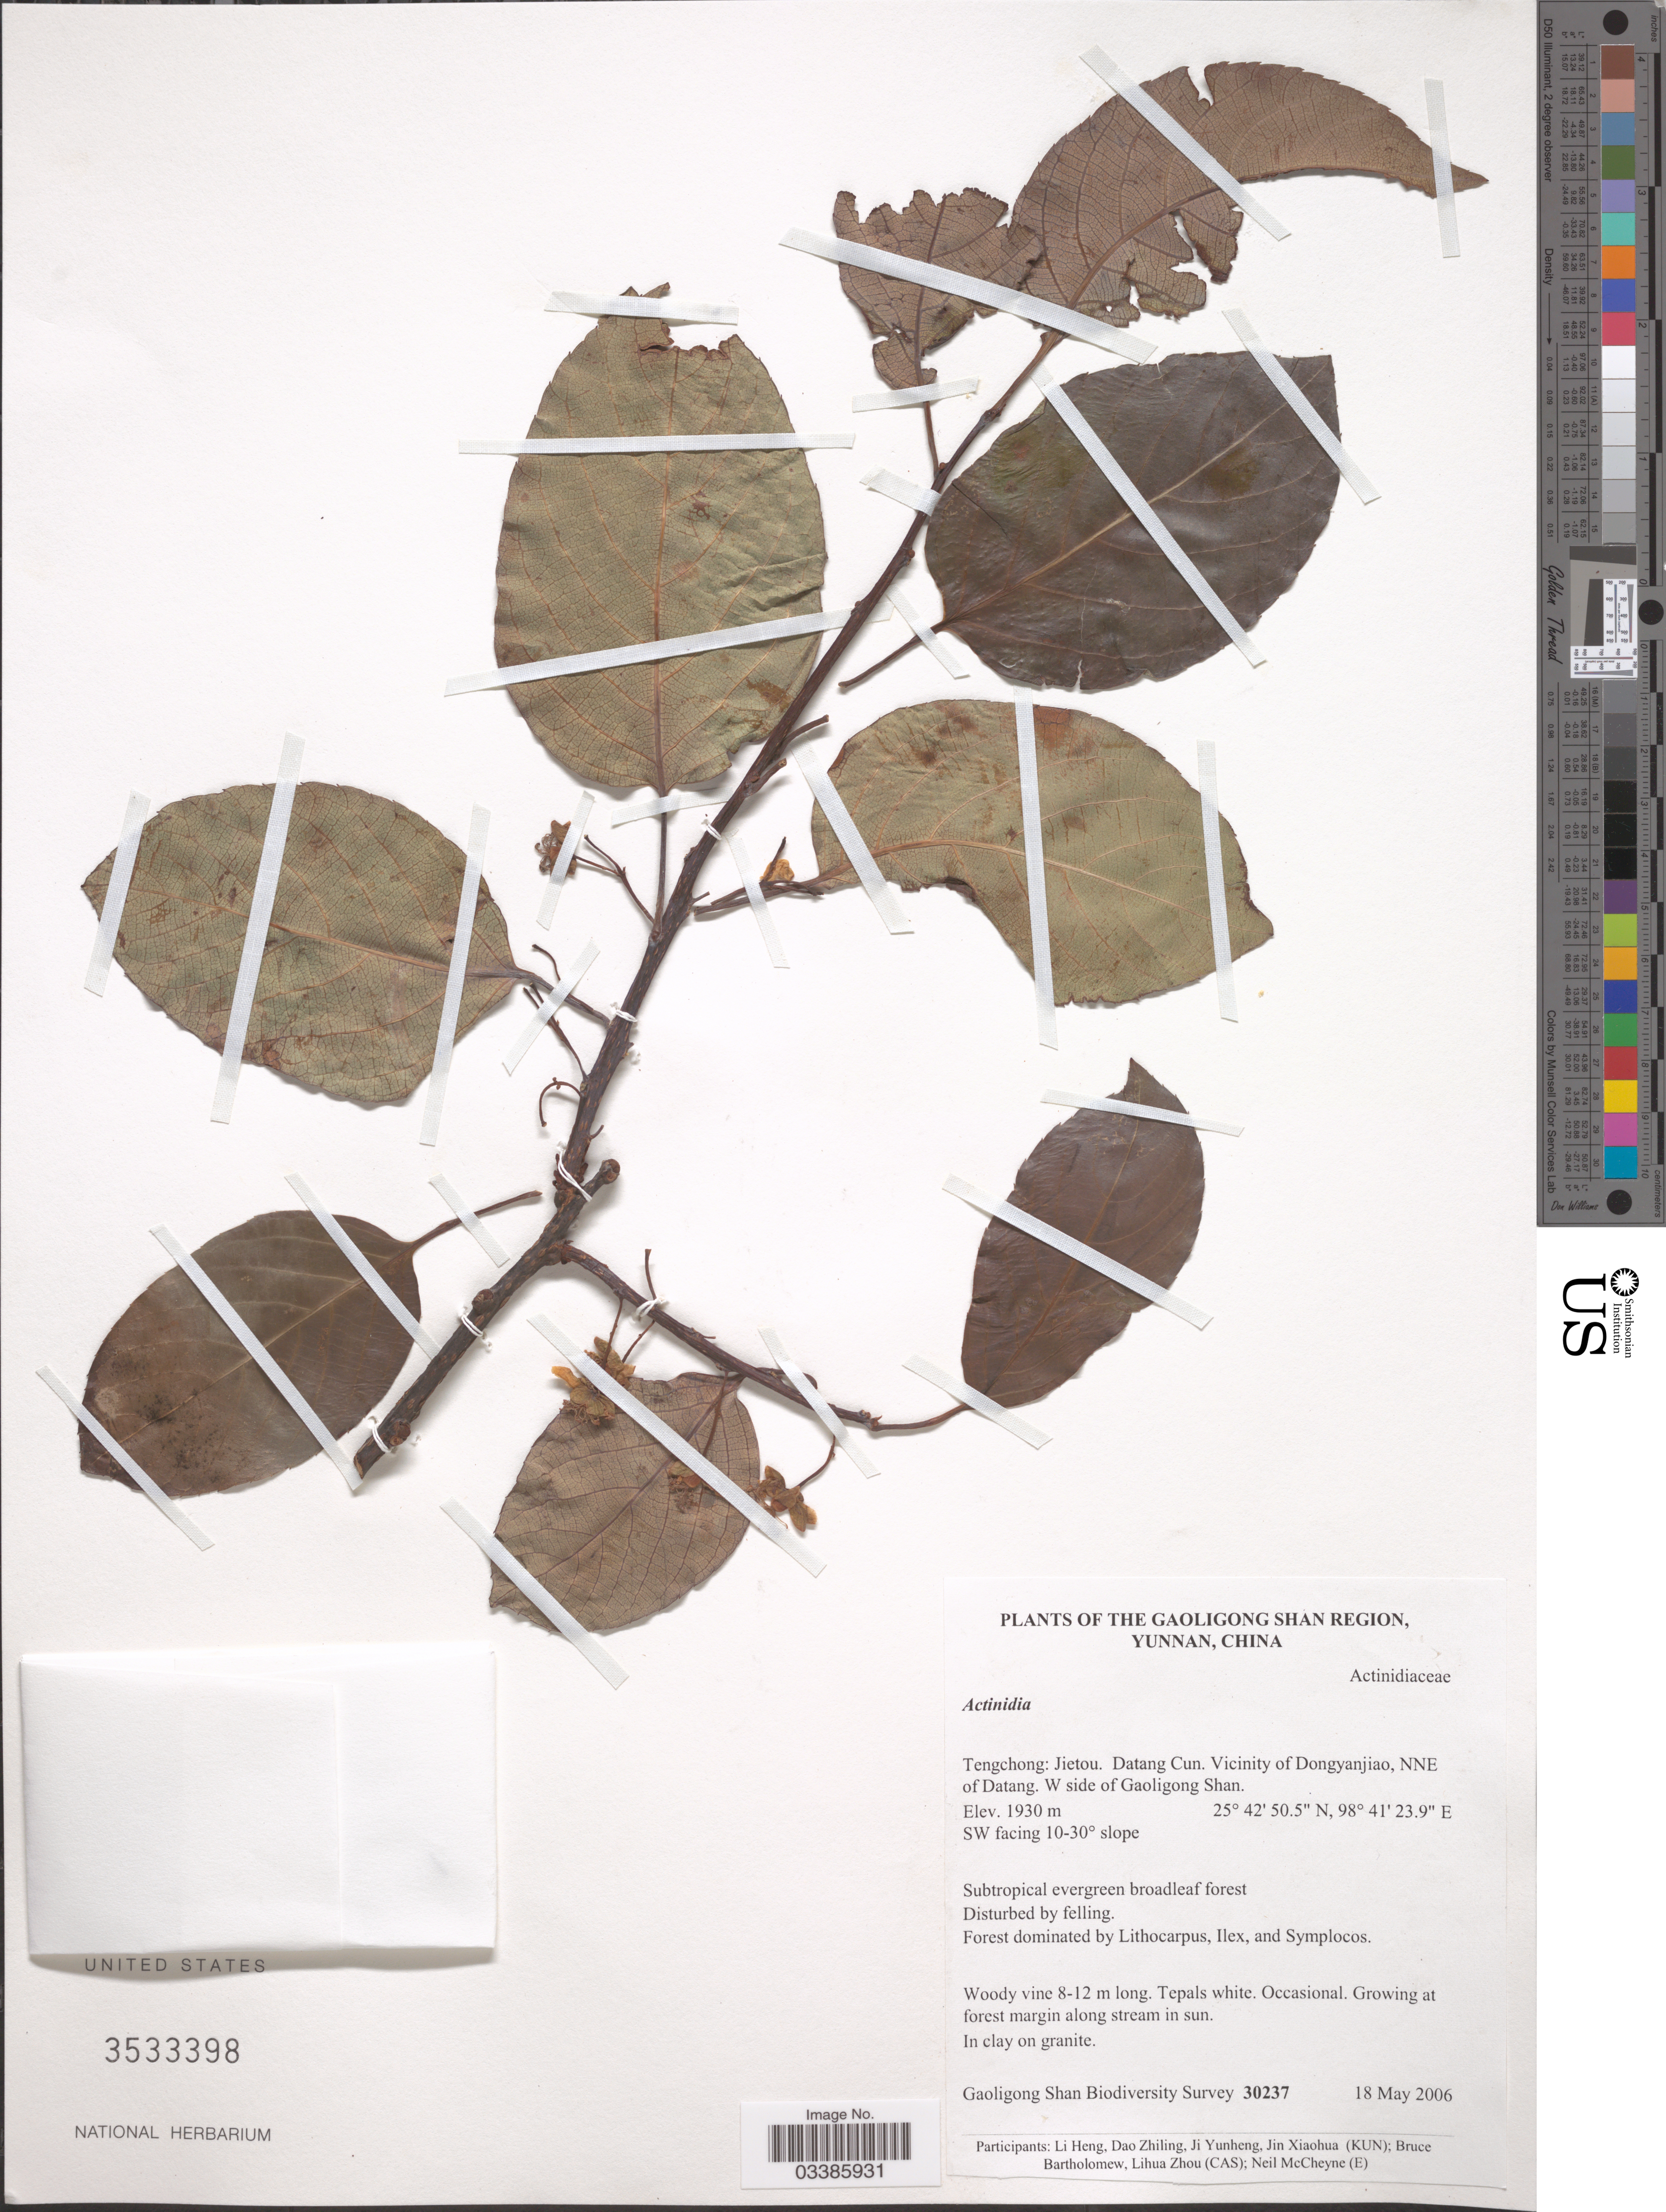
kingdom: Plantae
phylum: Tracheophyta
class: Magnoliopsida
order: Ericales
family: Actinidiaceae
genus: Actinidia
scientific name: Actinidia sp.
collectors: Gaoligong Shan Biodiversity Survey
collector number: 30237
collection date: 2006-05-18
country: China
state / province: Yunnan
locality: The Gaoligong Shan Region. Tengchong: Jietou. Datang Cun. Vicinity of Dongyanjiao, NNE of Datang. W side of Gaoligong Shan.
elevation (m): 1930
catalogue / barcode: US 3533398